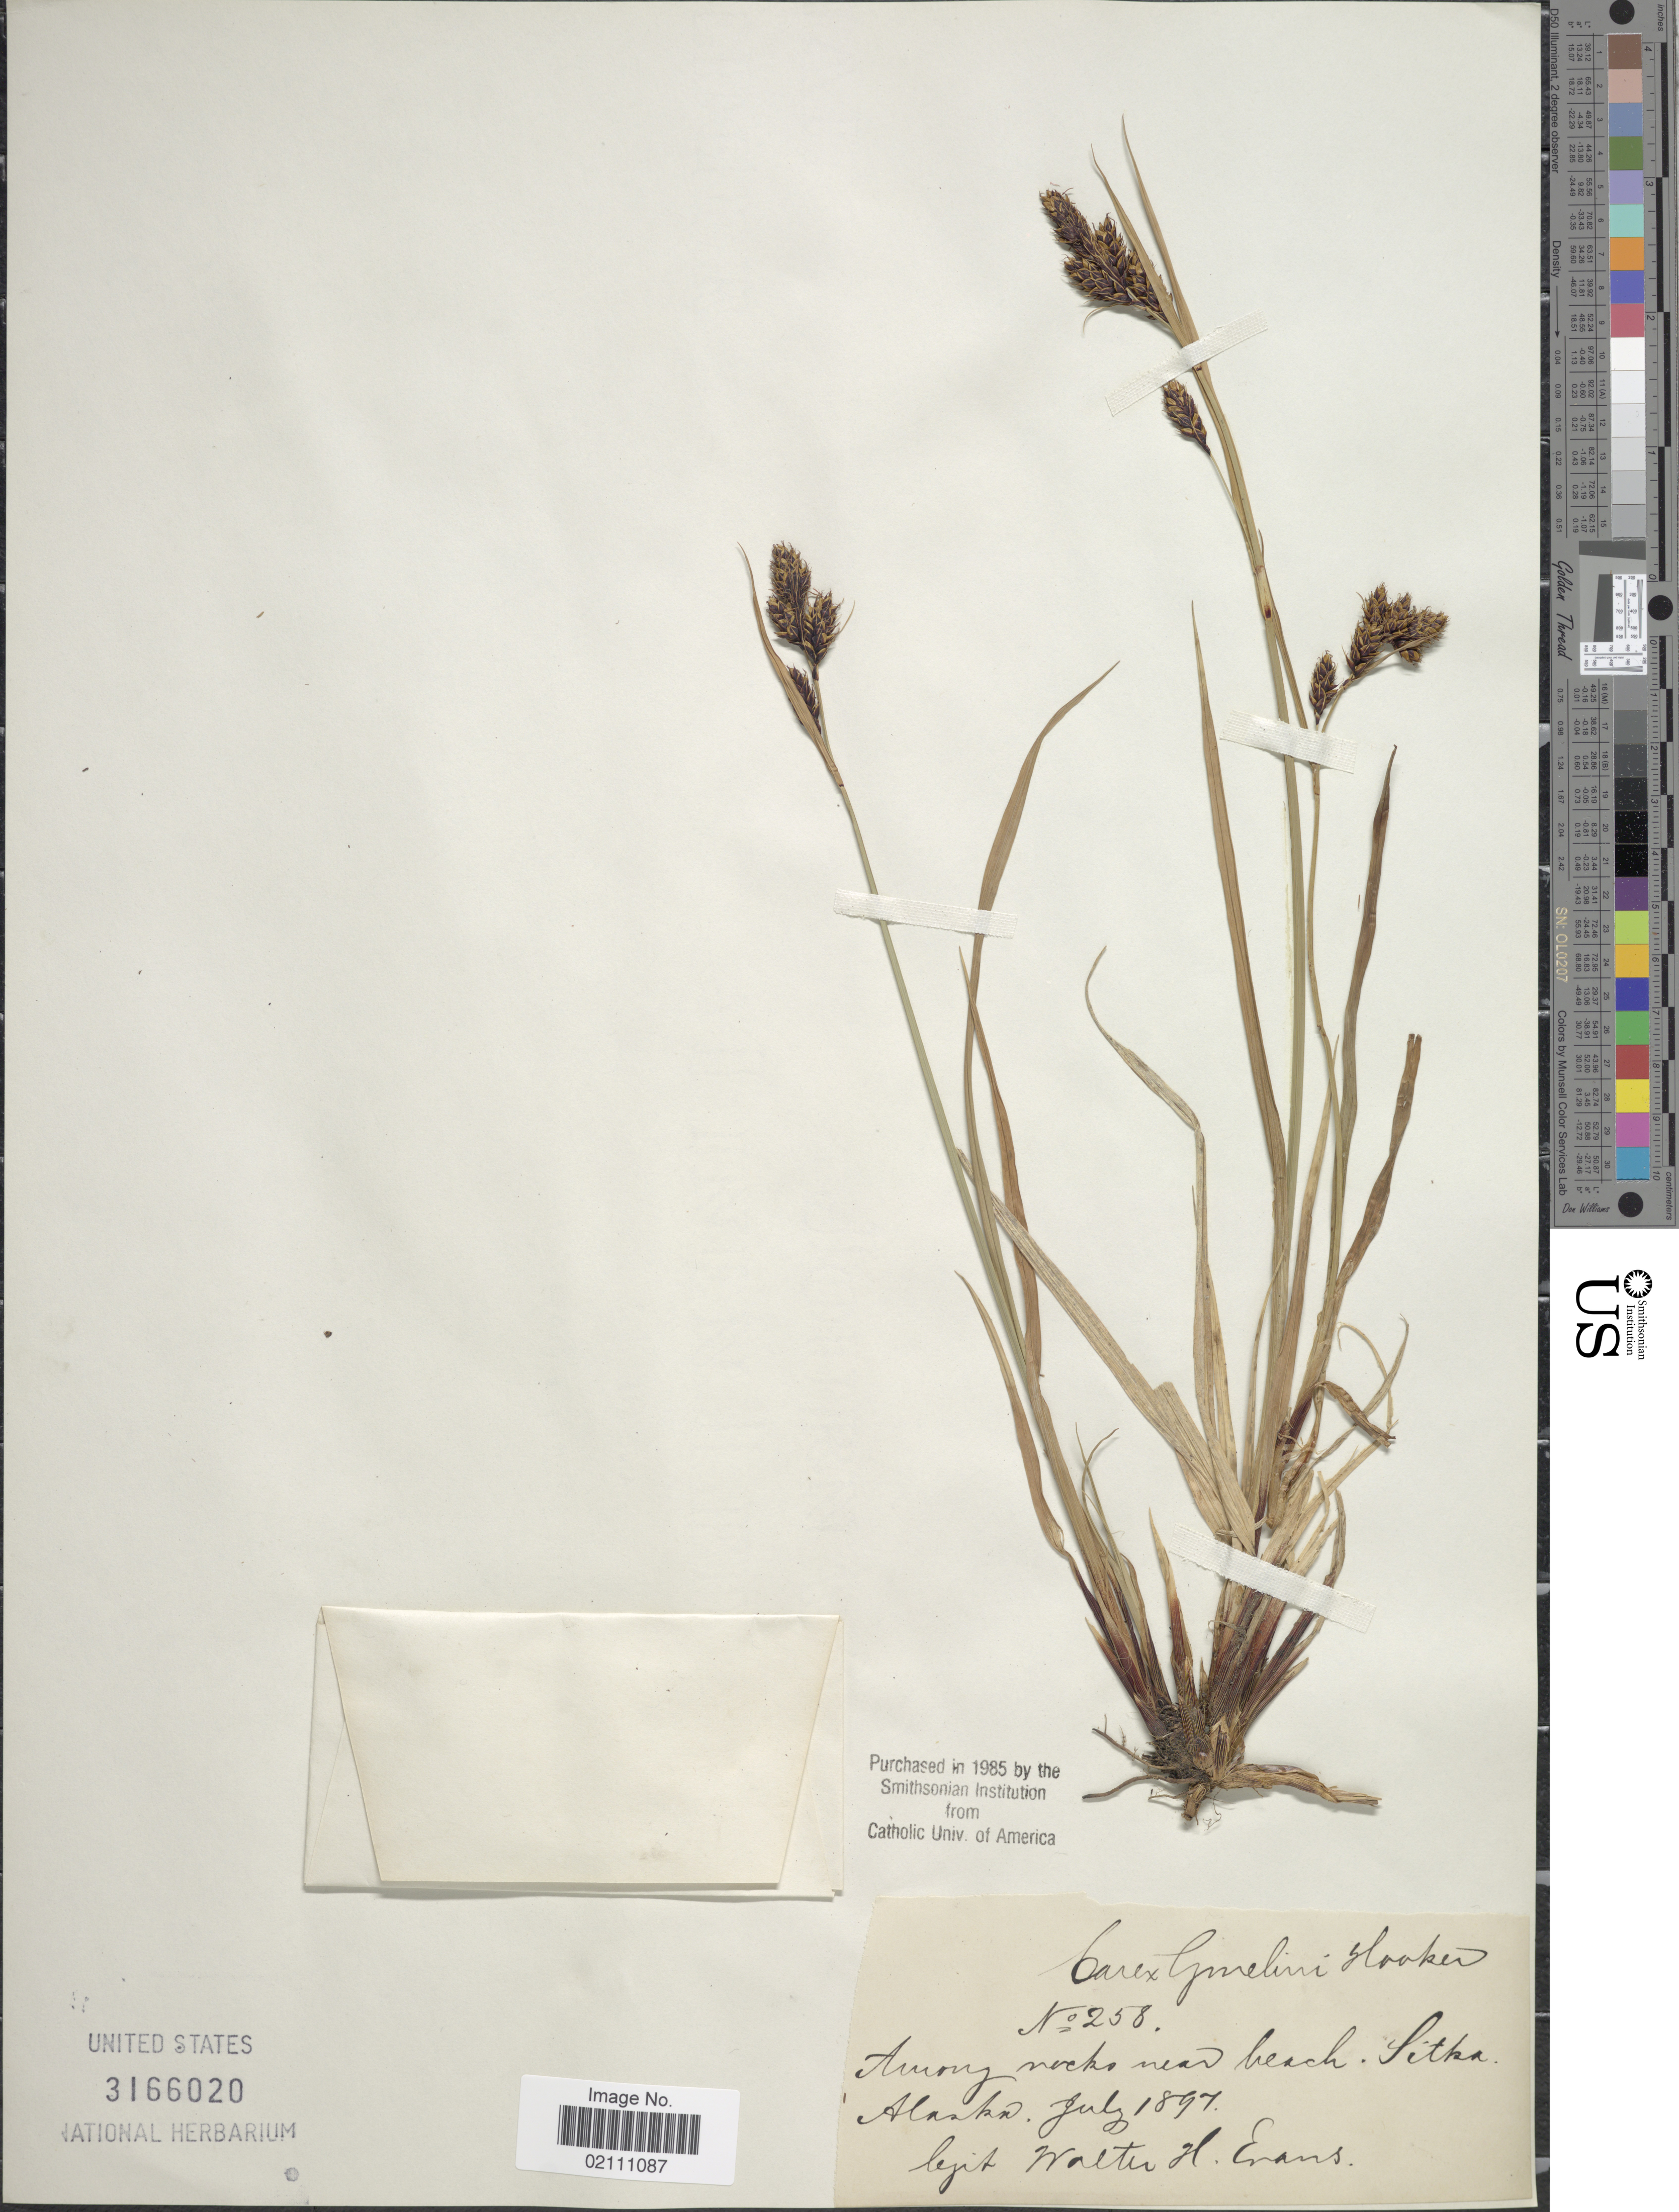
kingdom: Plantae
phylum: Tracheophyta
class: Liliopsida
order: Poales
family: Cyperaceae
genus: Carex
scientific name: Carex gmelinii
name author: Hook. & Arn.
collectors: W. H. Evans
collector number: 258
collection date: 1897-07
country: United States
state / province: Alaska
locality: Among rocks near beach, Sitka, Alaska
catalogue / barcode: US 3166020